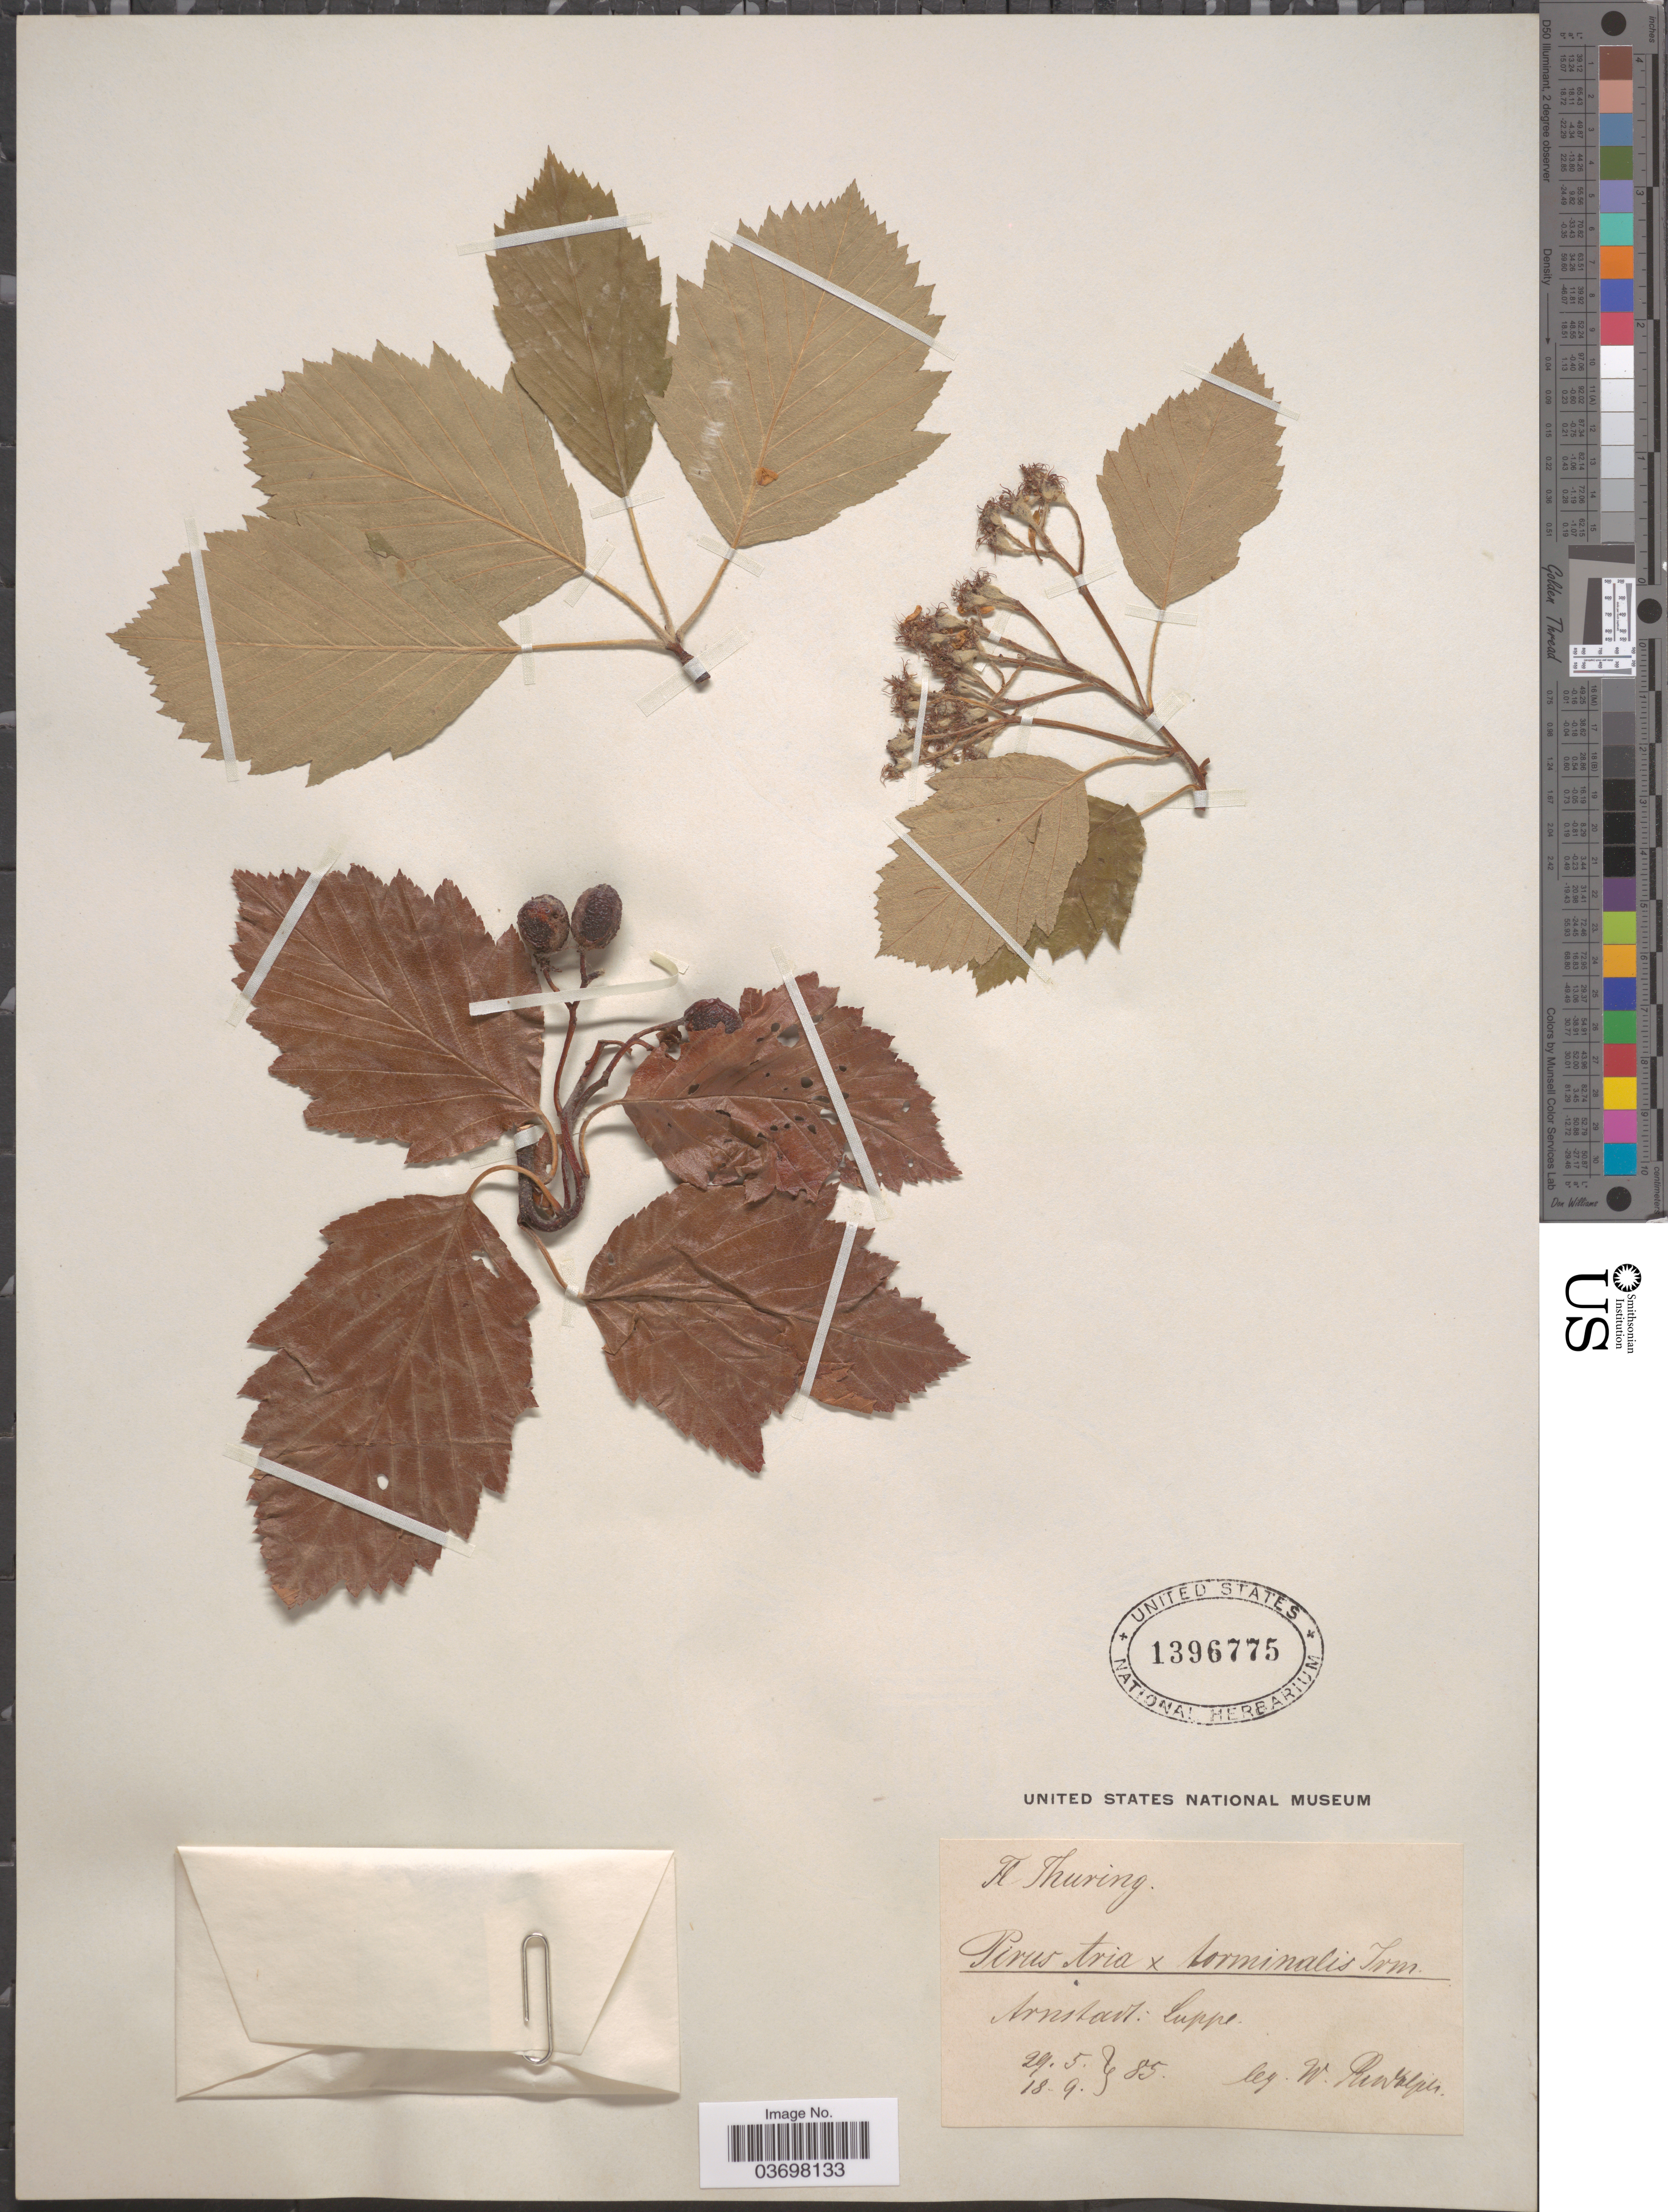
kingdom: Plantae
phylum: Tracheophyta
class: Magnoliopsida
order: Rosales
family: Rosaceae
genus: Sorbus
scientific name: Sorbus torminalis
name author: (L.) Crantz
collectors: W. Rudolph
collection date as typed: Transcribed d/m/y: 29/5/85 to 18/9/85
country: Germany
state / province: Thuringia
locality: Fl. Thuring. Arnistad: Luppe.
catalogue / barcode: US 1396775